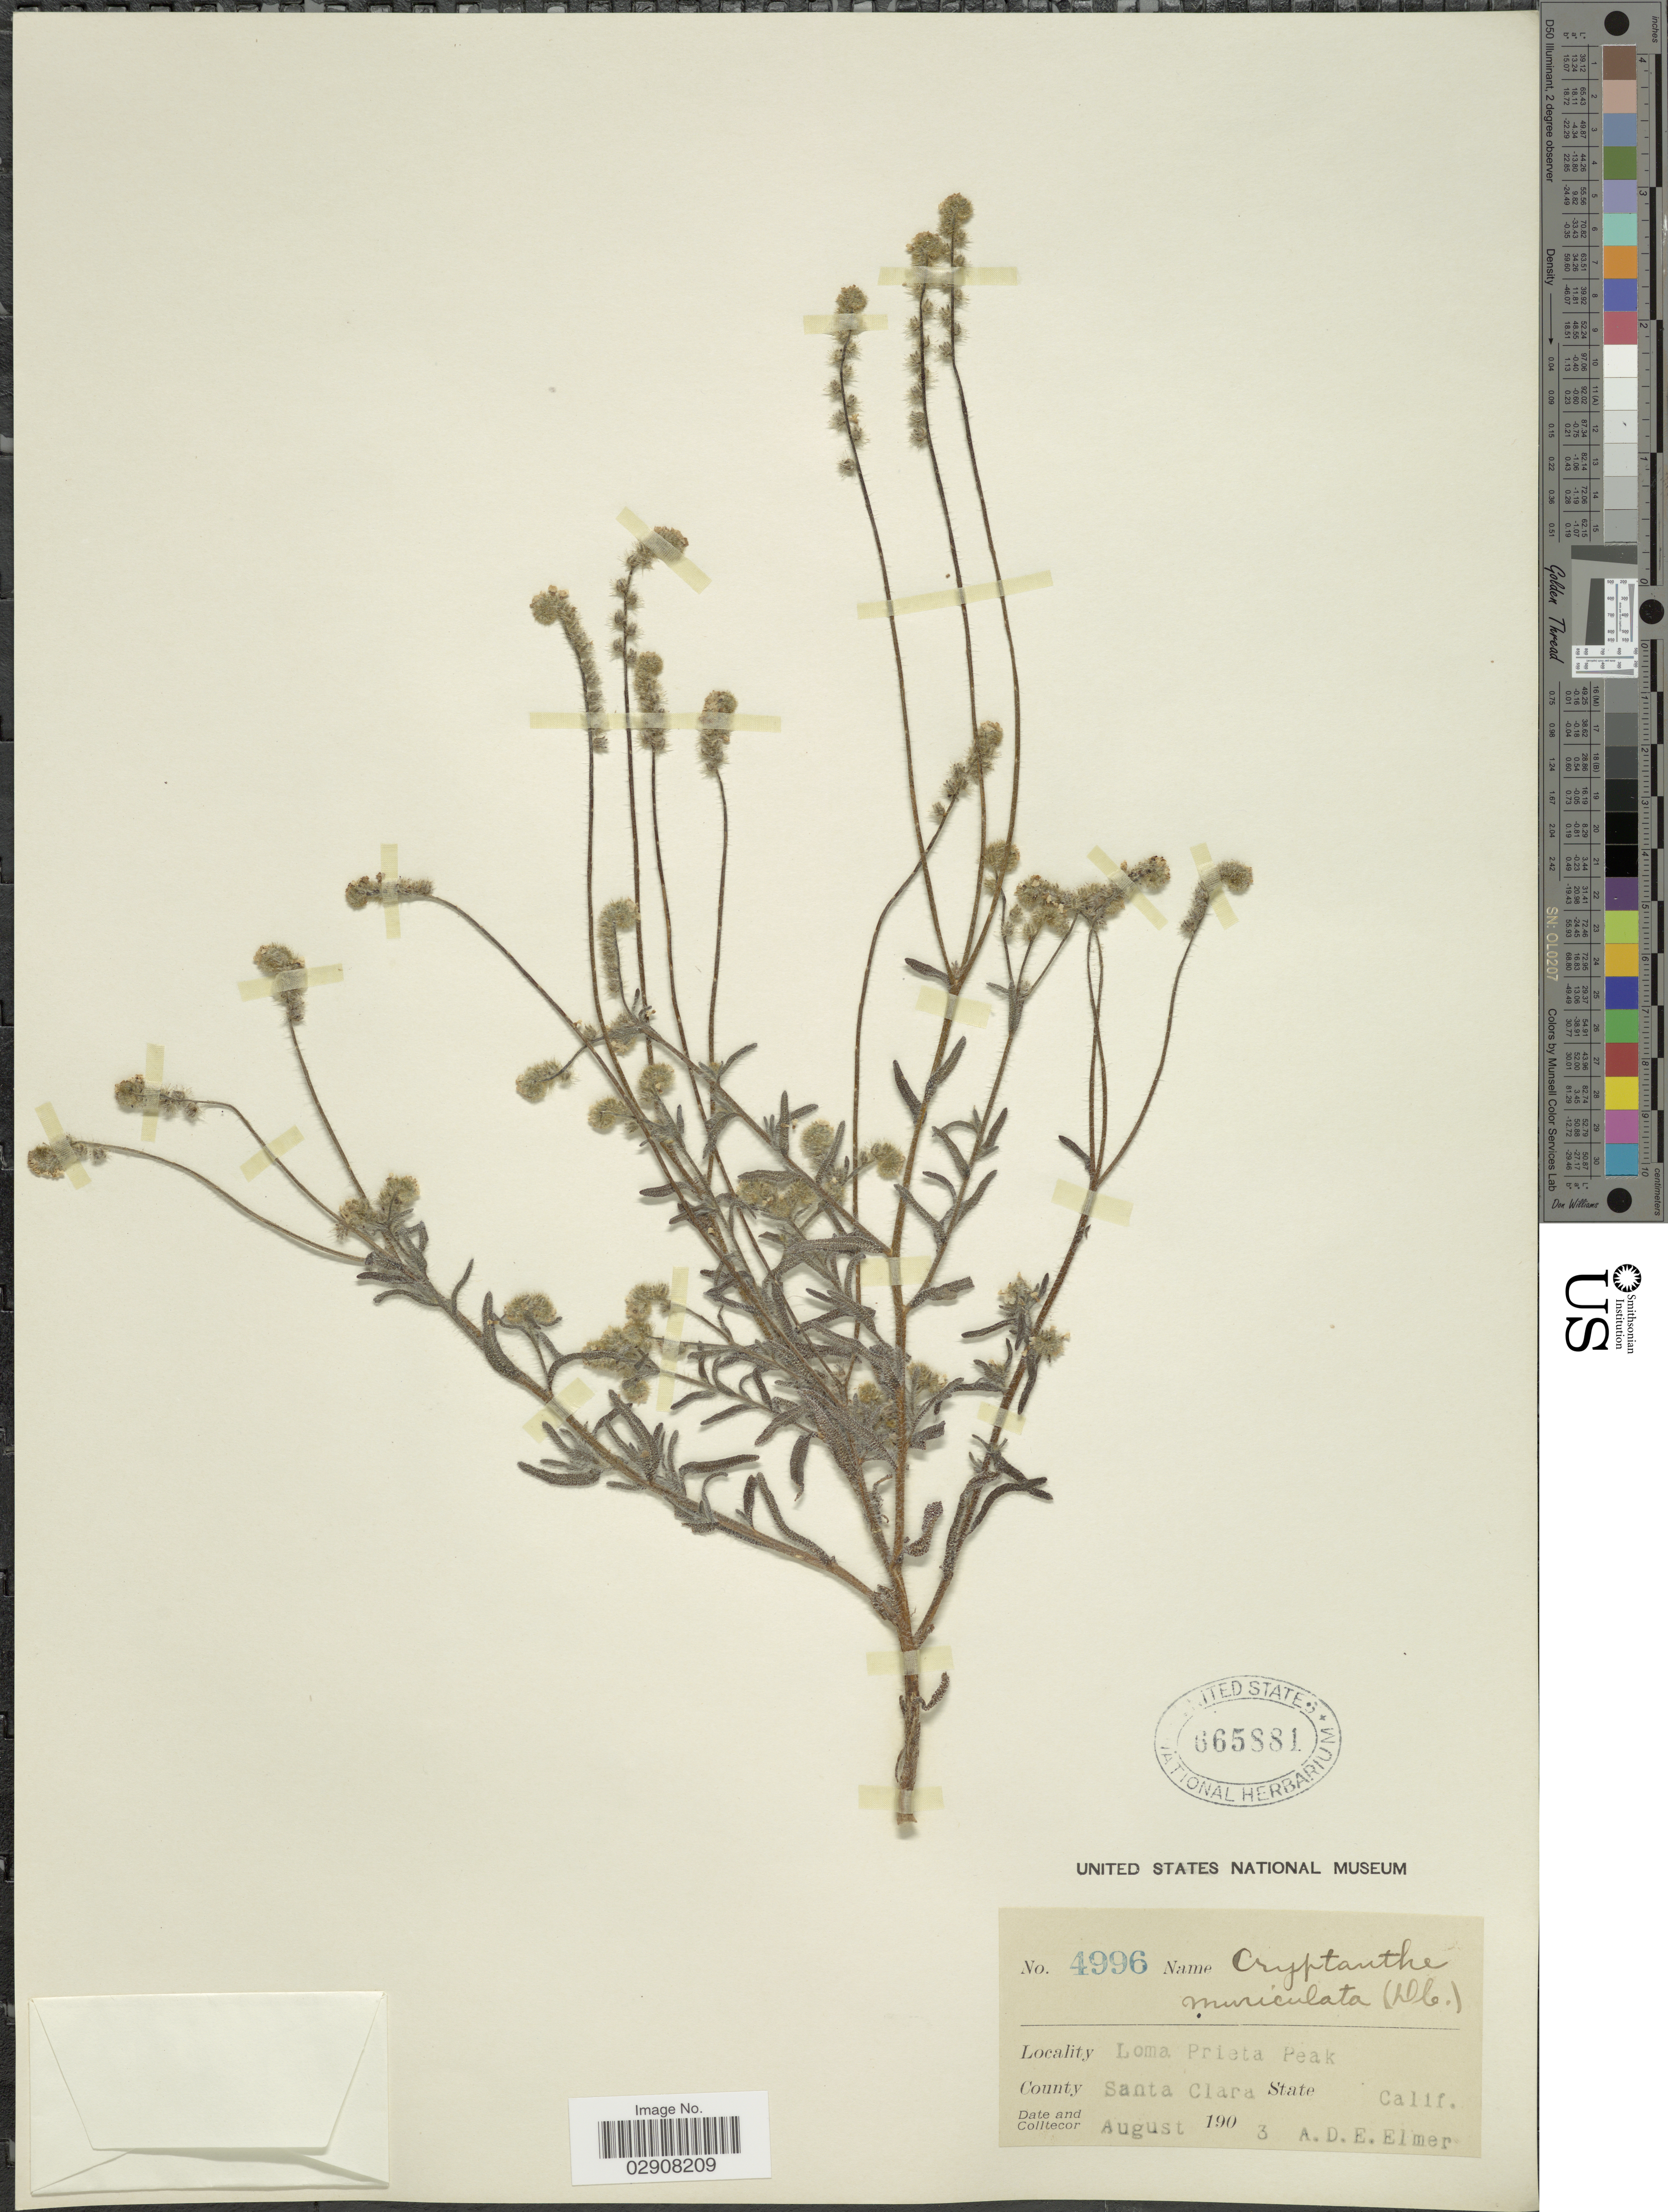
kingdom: Plantae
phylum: Tracheophyta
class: Magnoliopsida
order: Boraginales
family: Boraginaceae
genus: Cryptantha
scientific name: Cryptantha muricata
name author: (Hook. & Arn.) A. Nelson & J.F. Macbr.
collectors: A. D. E. Elmer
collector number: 4996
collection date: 1903-08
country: United States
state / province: California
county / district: Santa Clara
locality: Loma Prieta Peak. County Santa Clara. State Calif.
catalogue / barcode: US 665881